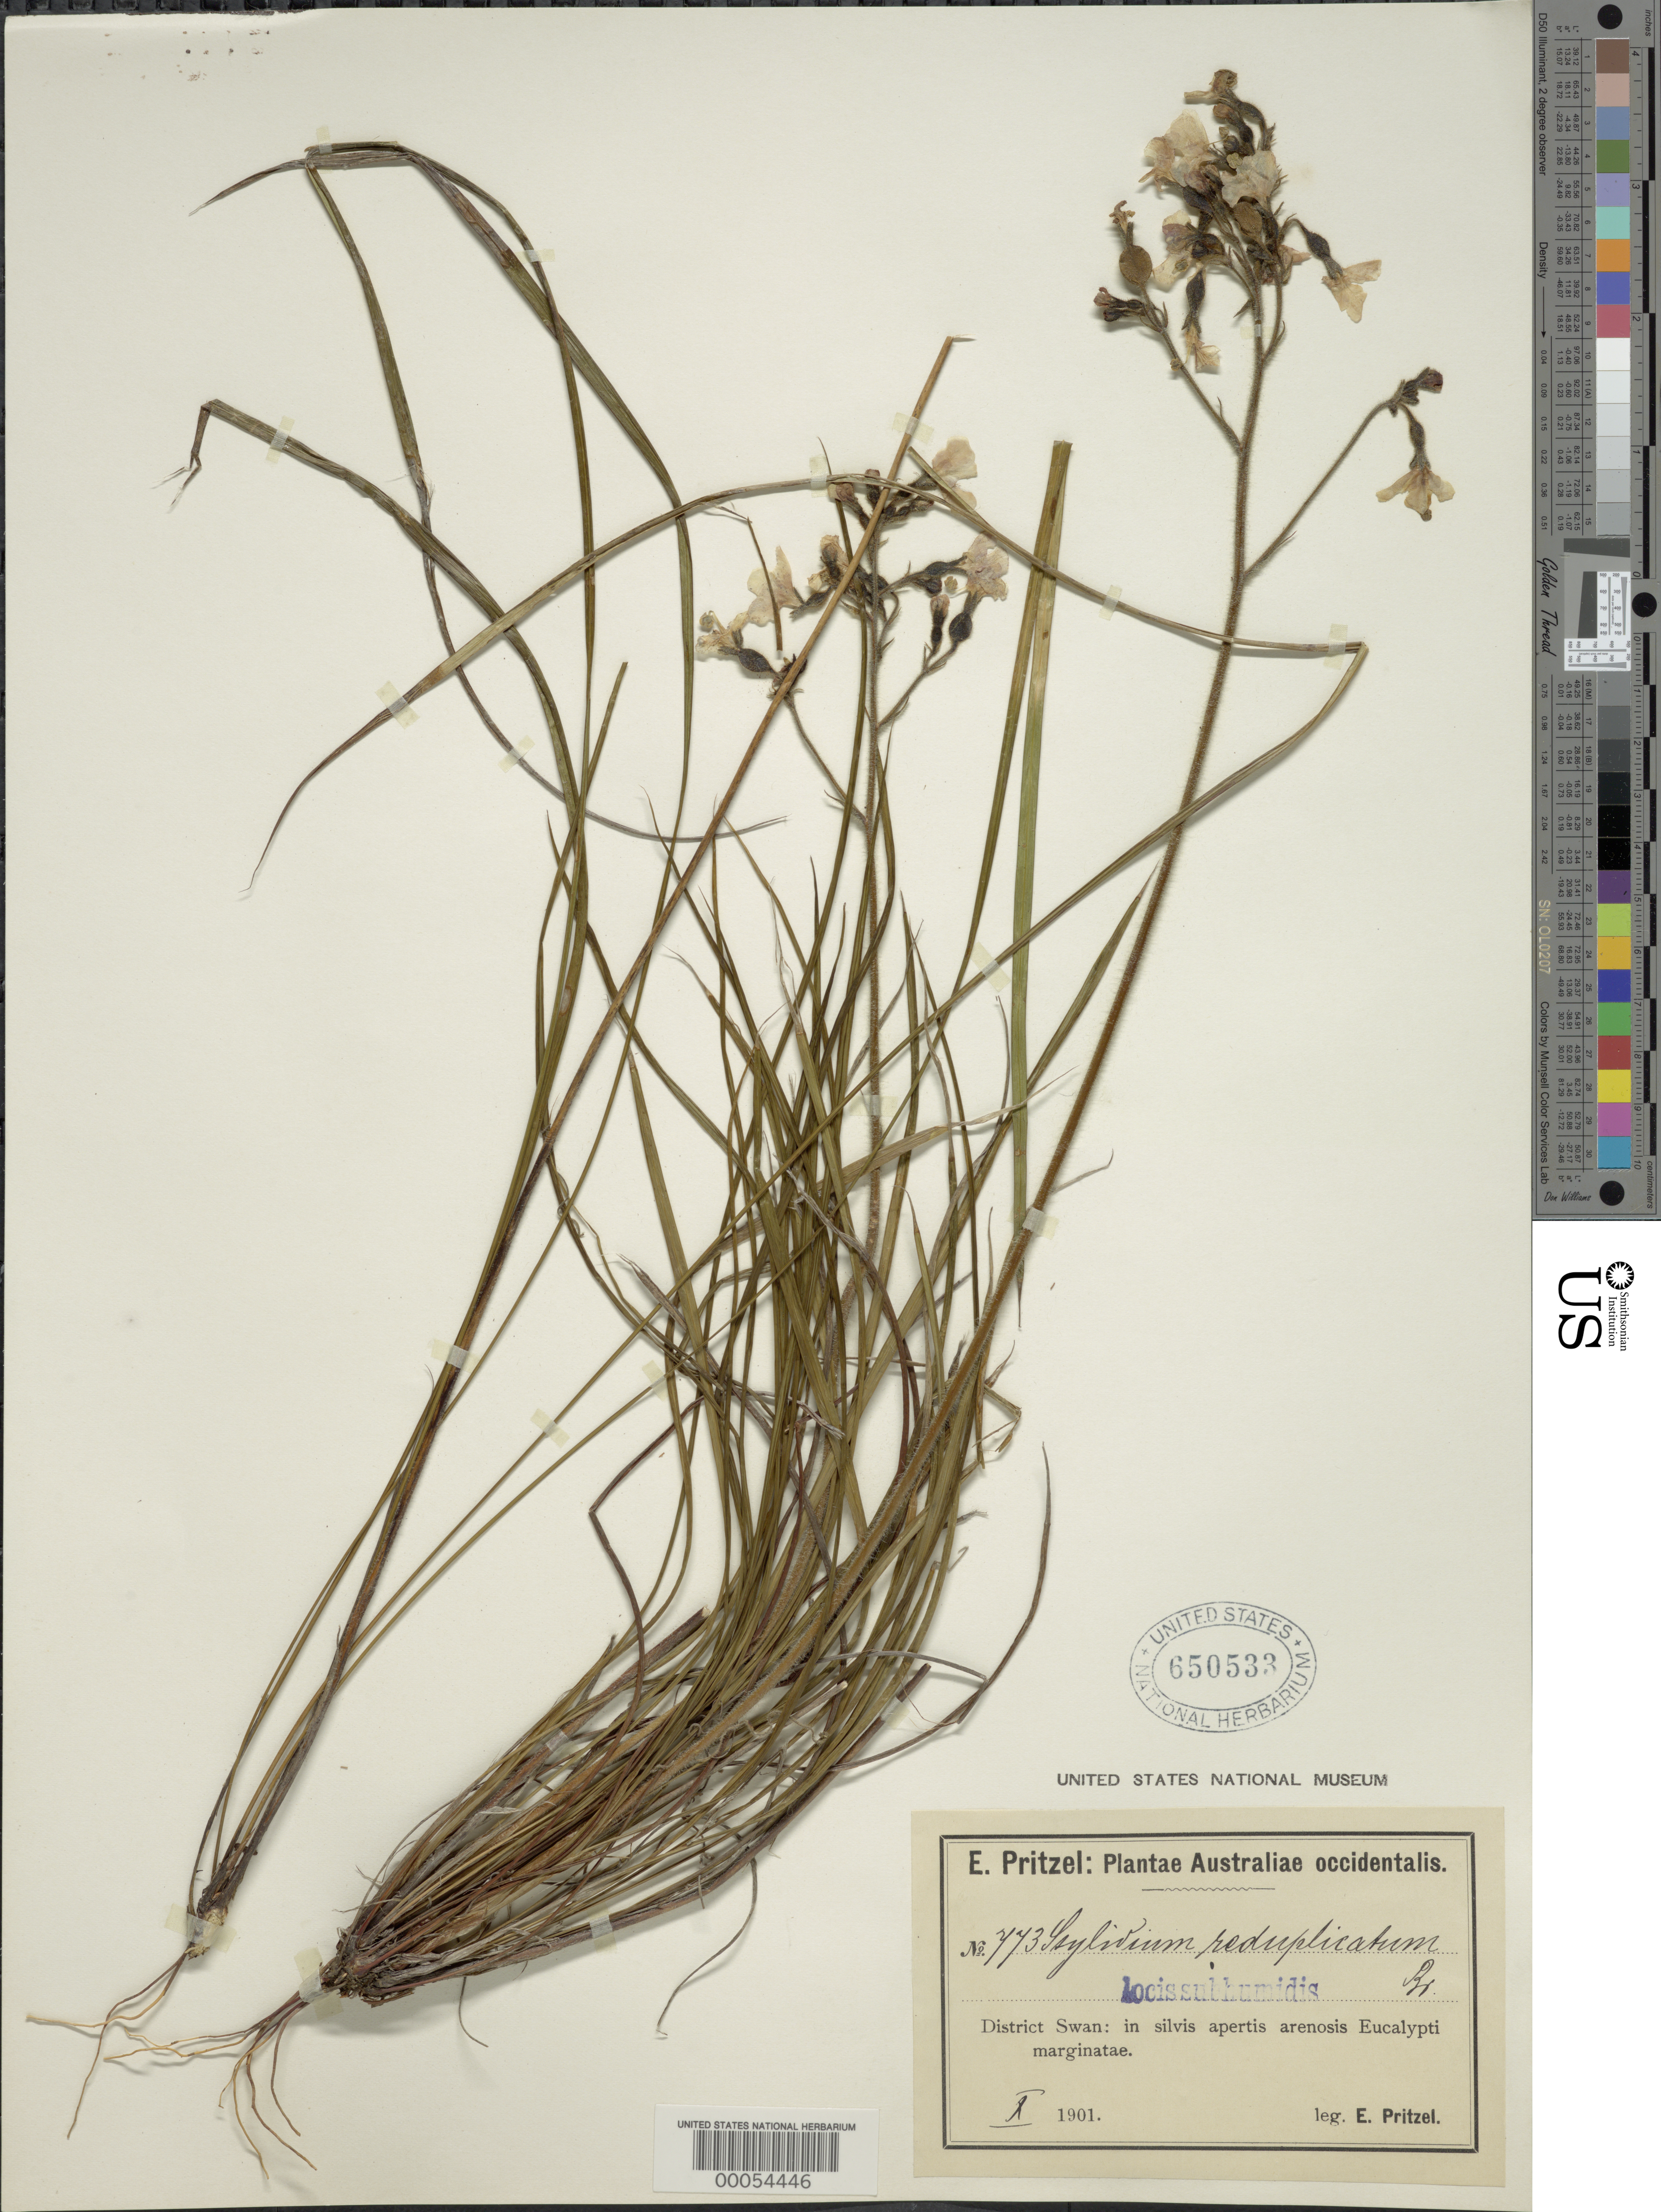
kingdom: Plantae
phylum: Tracheophyta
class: Magnoliopsida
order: Asterales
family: Stylidiaceae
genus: Stylidium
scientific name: Stylidium reduplicatum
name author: R. Br.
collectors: E. G. Pritzel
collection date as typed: Oct 1901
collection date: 1901-10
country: Australia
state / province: Western Australia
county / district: Swan Swan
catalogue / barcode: US 650533